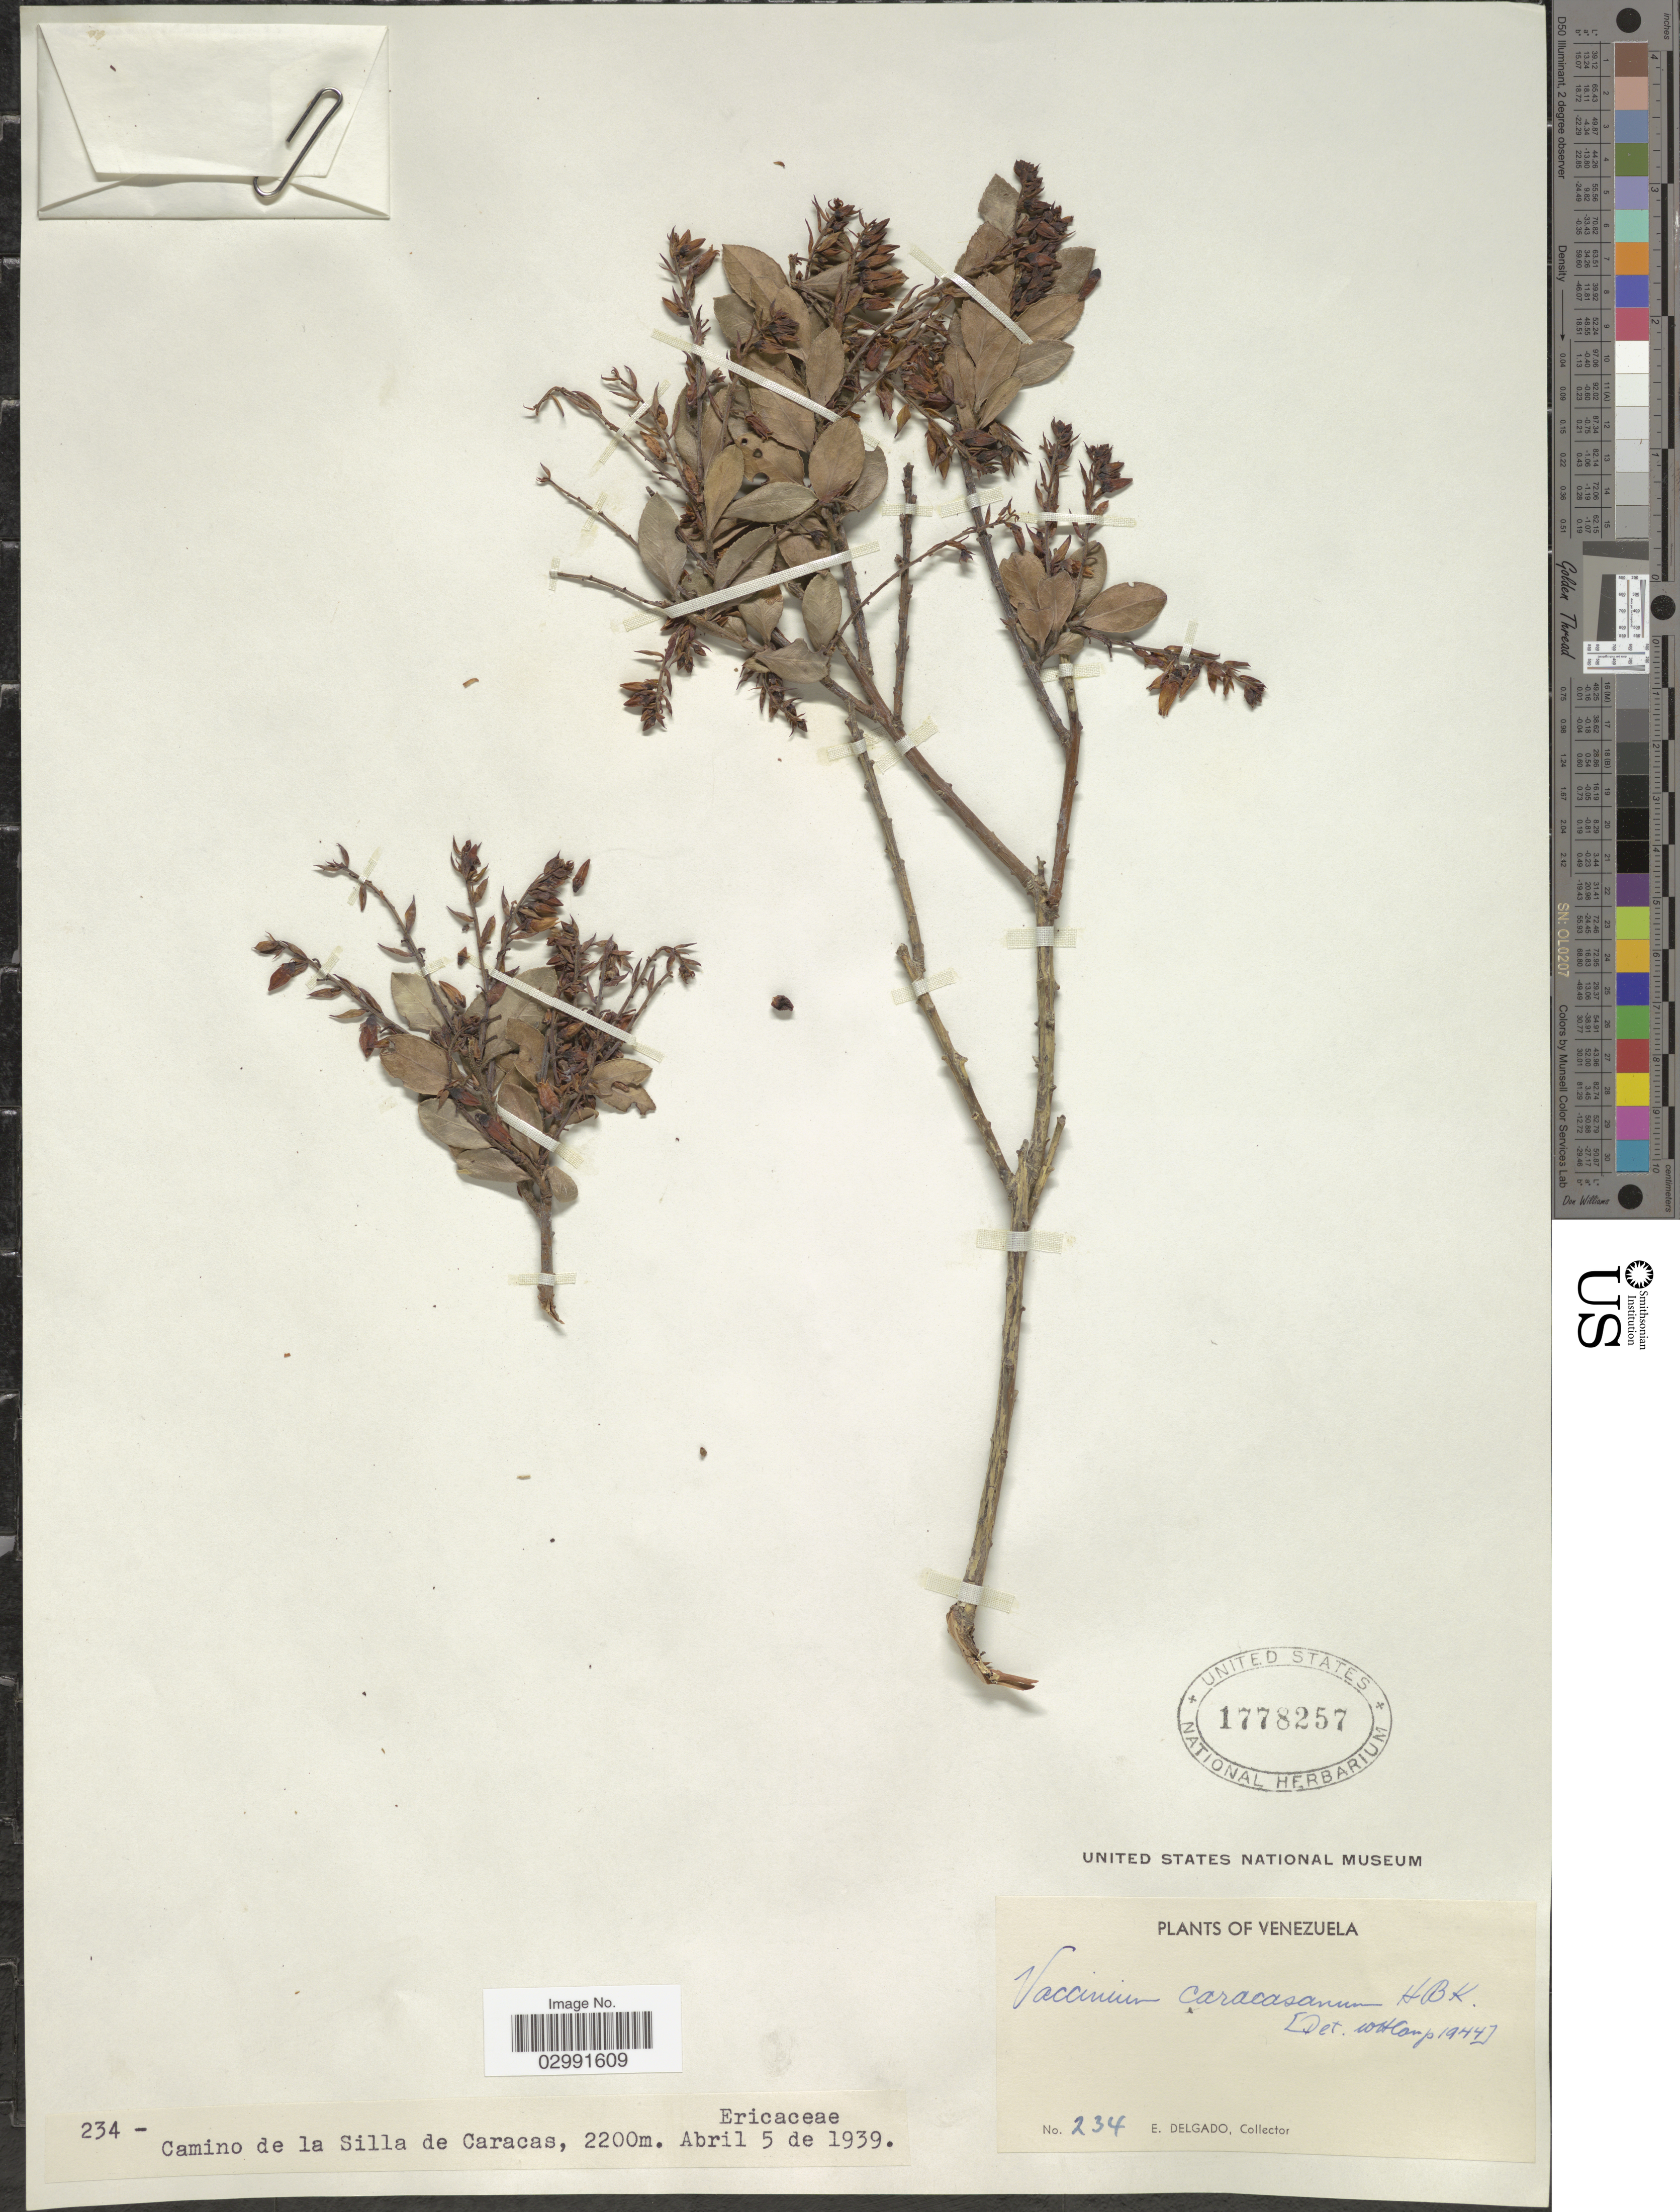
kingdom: Plantae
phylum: Tracheophyta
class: Magnoliopsida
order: Ericales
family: Ericaceae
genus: Vaccinium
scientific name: Vaccinium meridionale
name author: Sw.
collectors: E. Delgado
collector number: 234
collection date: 1939-04-05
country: Venezuela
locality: Camino de la Silla de Caracas.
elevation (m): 2200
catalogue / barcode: US 1778257